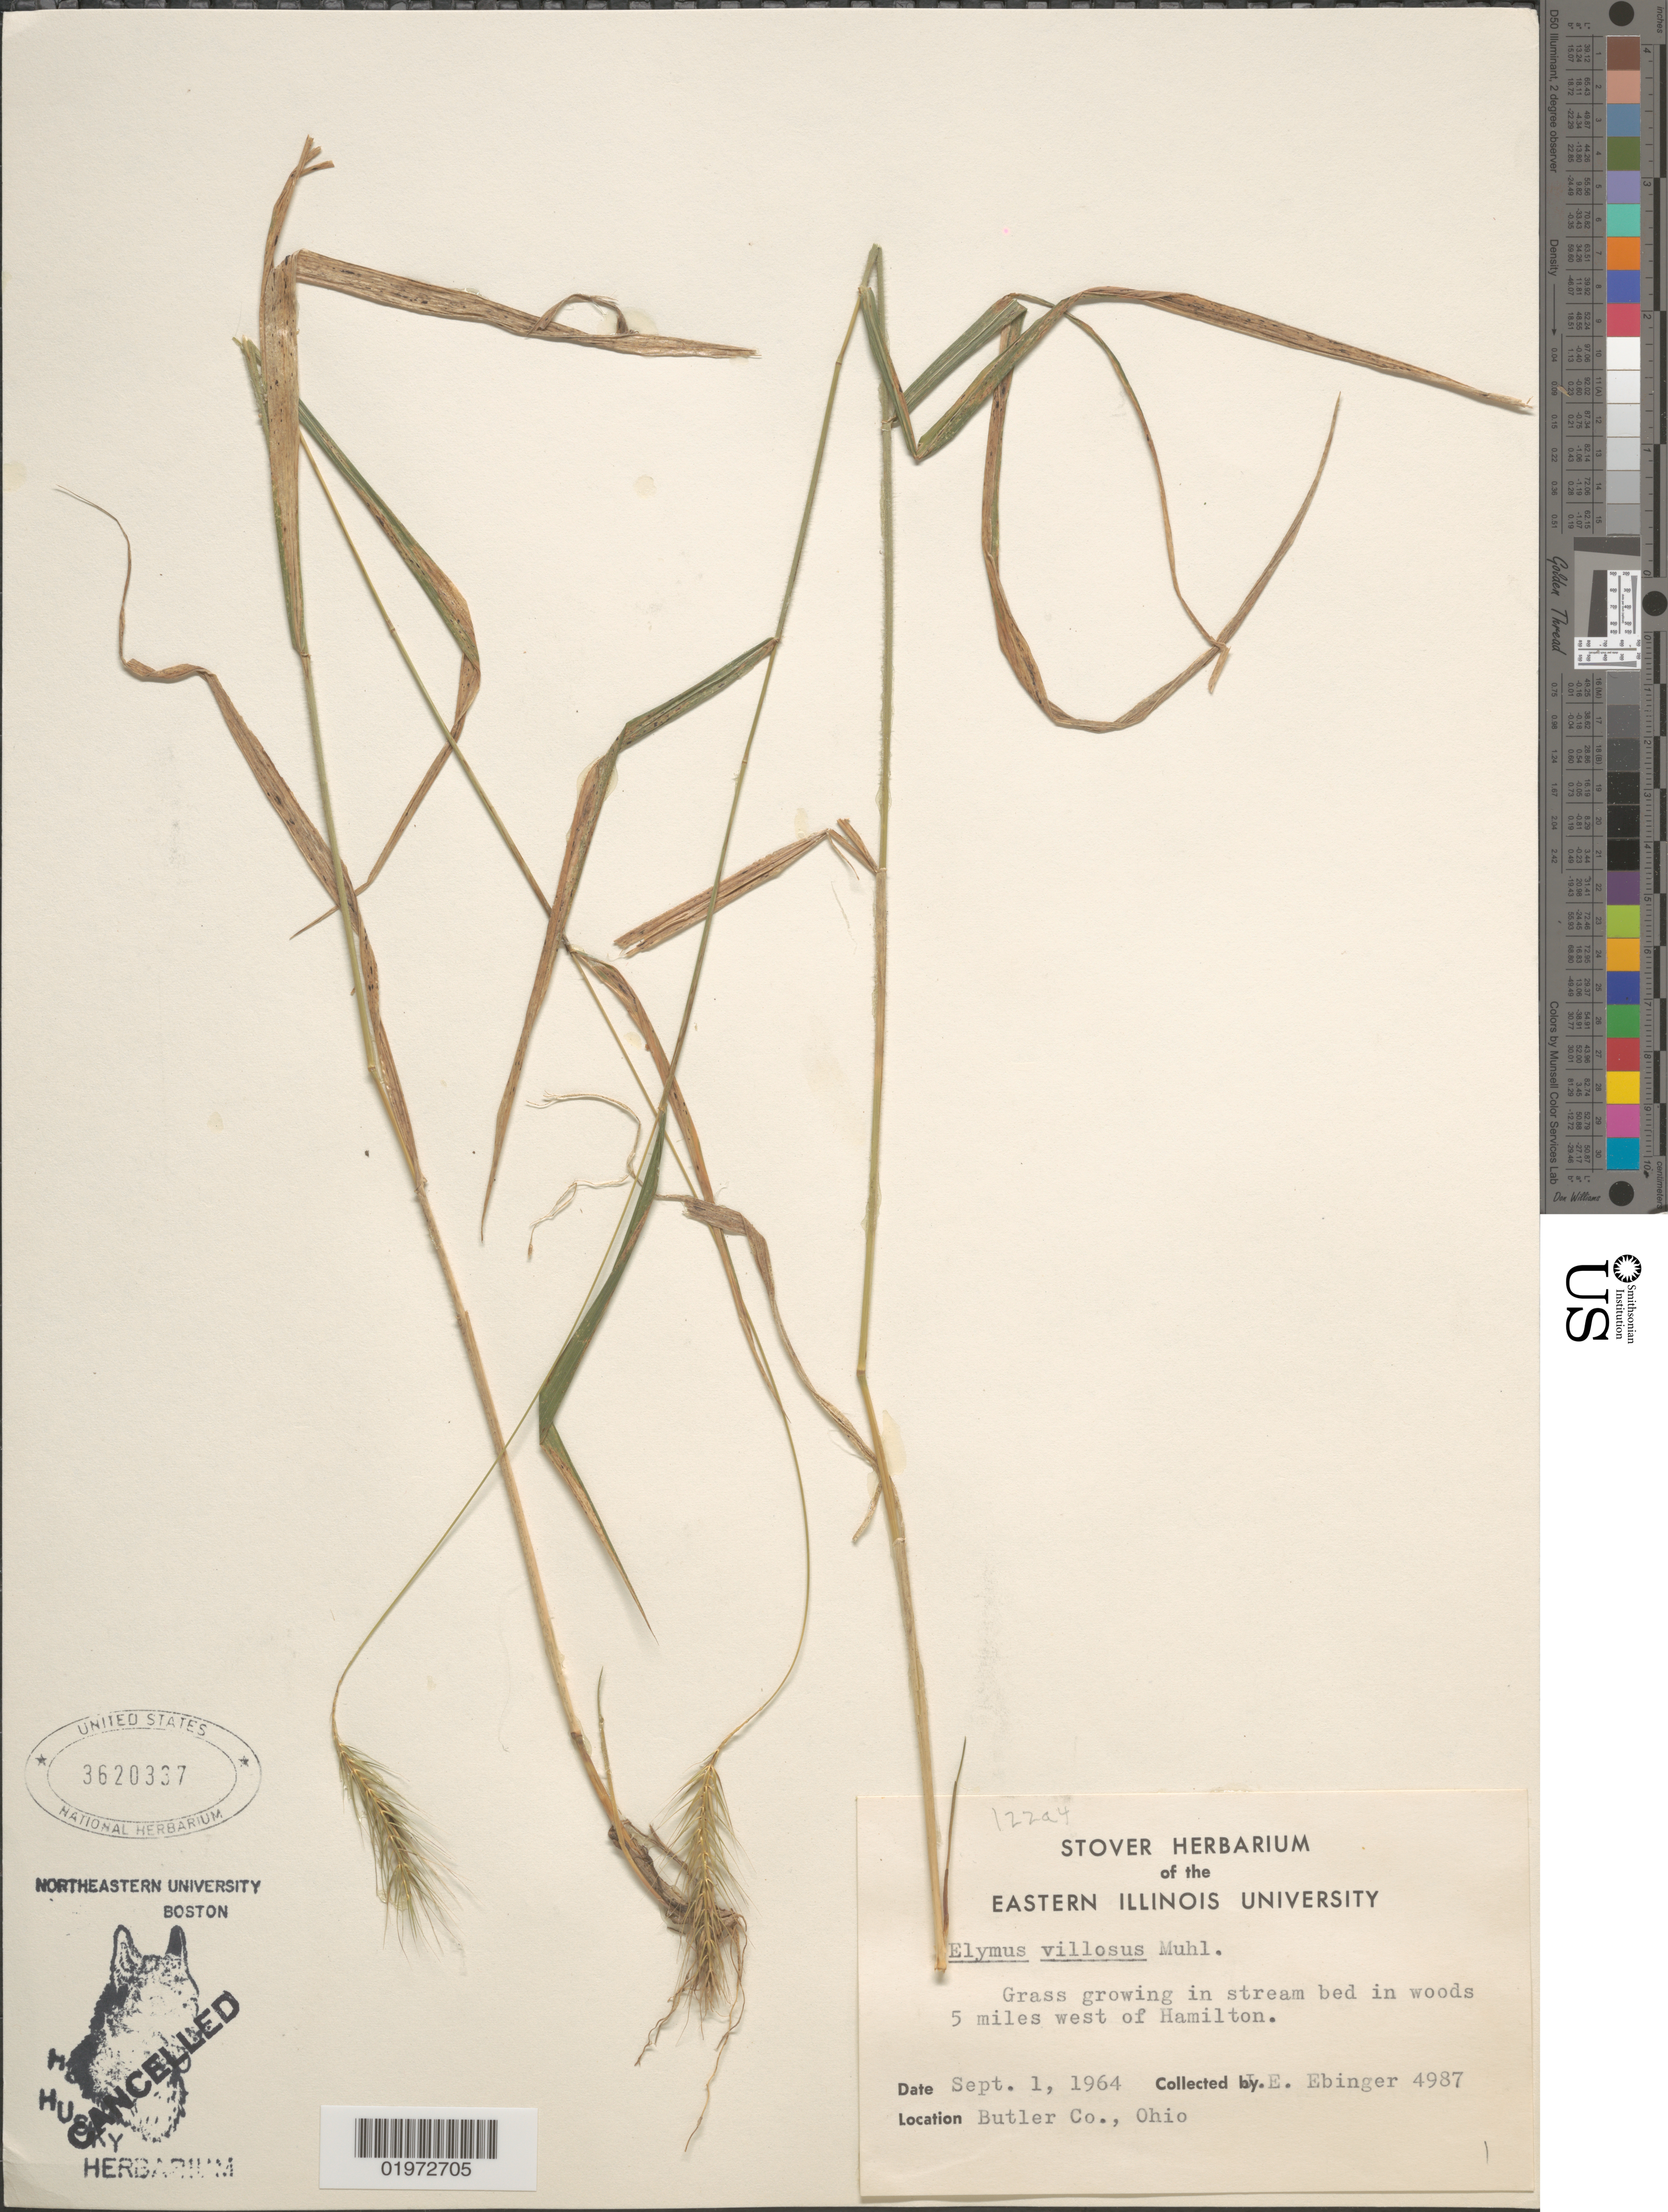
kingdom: Plantae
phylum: Tracheophyta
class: Liliopsida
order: Poales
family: Poaceae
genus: Elymus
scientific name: Elymus villosus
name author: Muhl. ex Willd.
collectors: J. Ebinger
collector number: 4987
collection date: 1964-09-01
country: United States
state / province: Ohio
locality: Grass growing in stream bed in woods 5 miles west of Hamilton. Butler Co.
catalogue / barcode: US 3620337